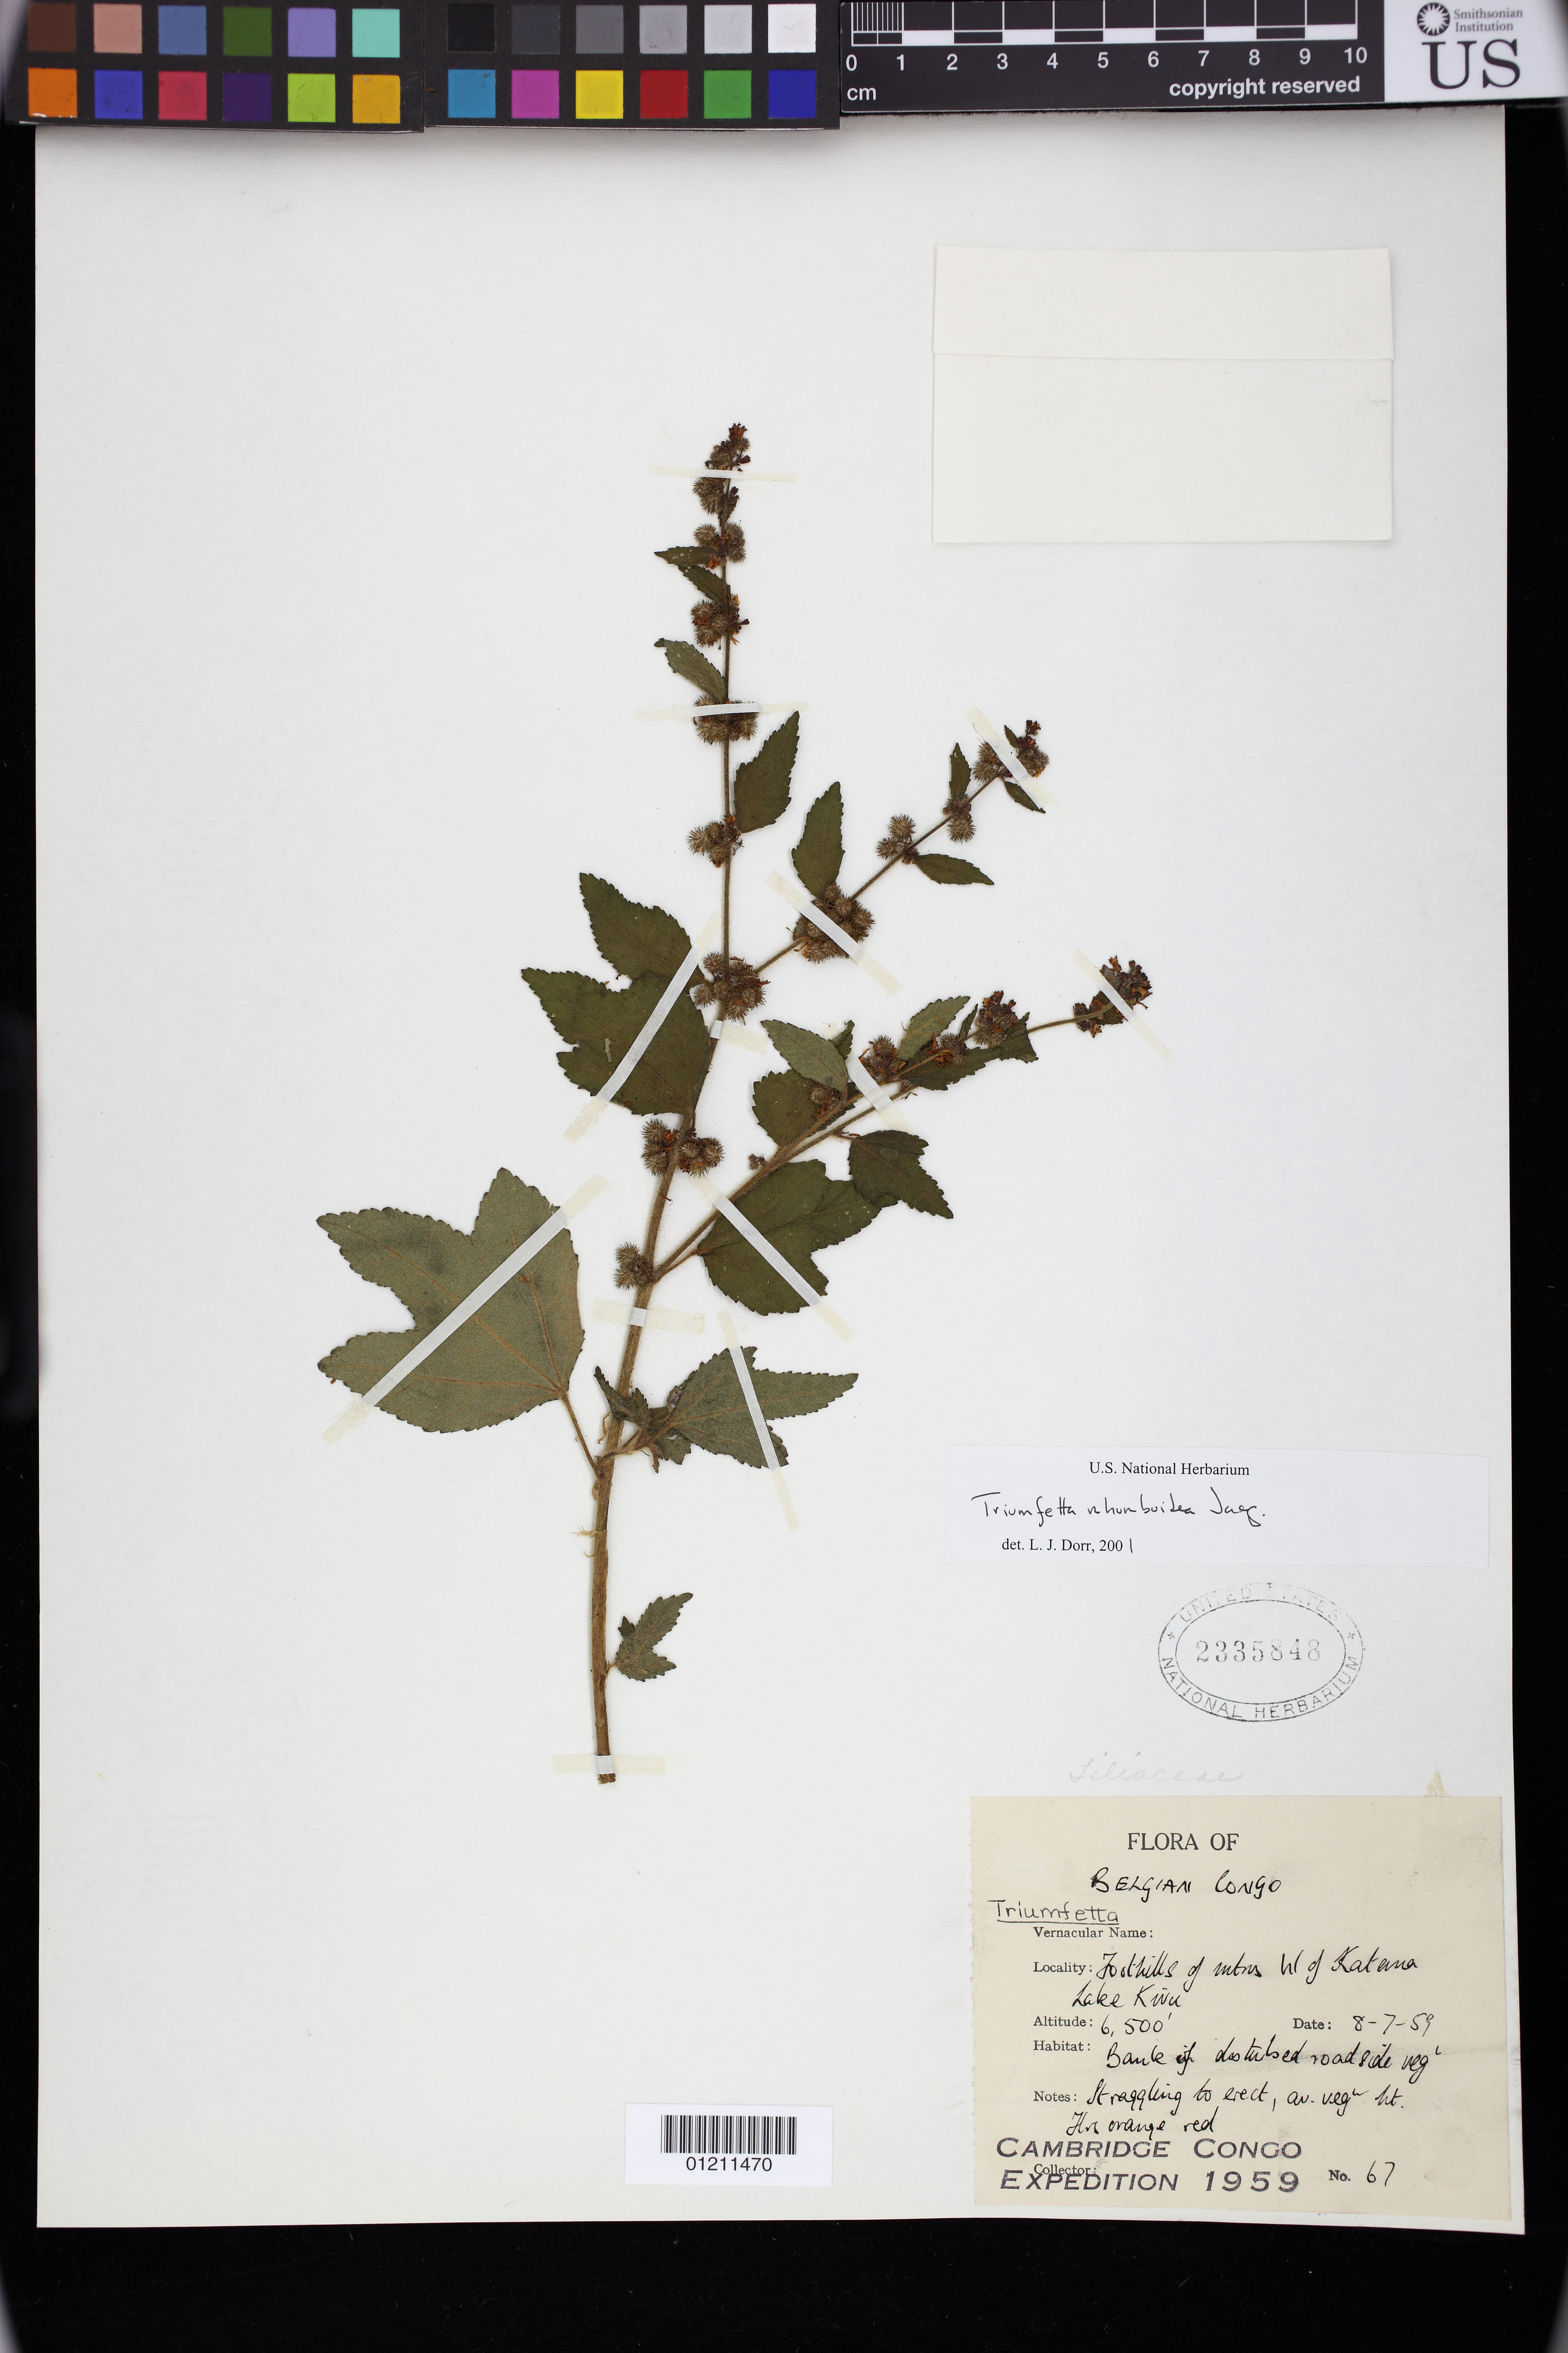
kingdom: Plantae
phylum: Tracheophyta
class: Magnoliopsida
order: Malvales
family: Malvaceae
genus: Triumfetta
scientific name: Triumfetta rhomboidea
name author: Jacq.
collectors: ex Cambridge Congo exped.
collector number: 67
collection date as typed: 07 Aug 1959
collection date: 1959-08-07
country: Congo, Democratic Republic of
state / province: Sud-Kivu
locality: Belgian Congo: Foothills of mtns W of Katana, Lake Kivu..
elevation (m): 1981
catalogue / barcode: US 2335848